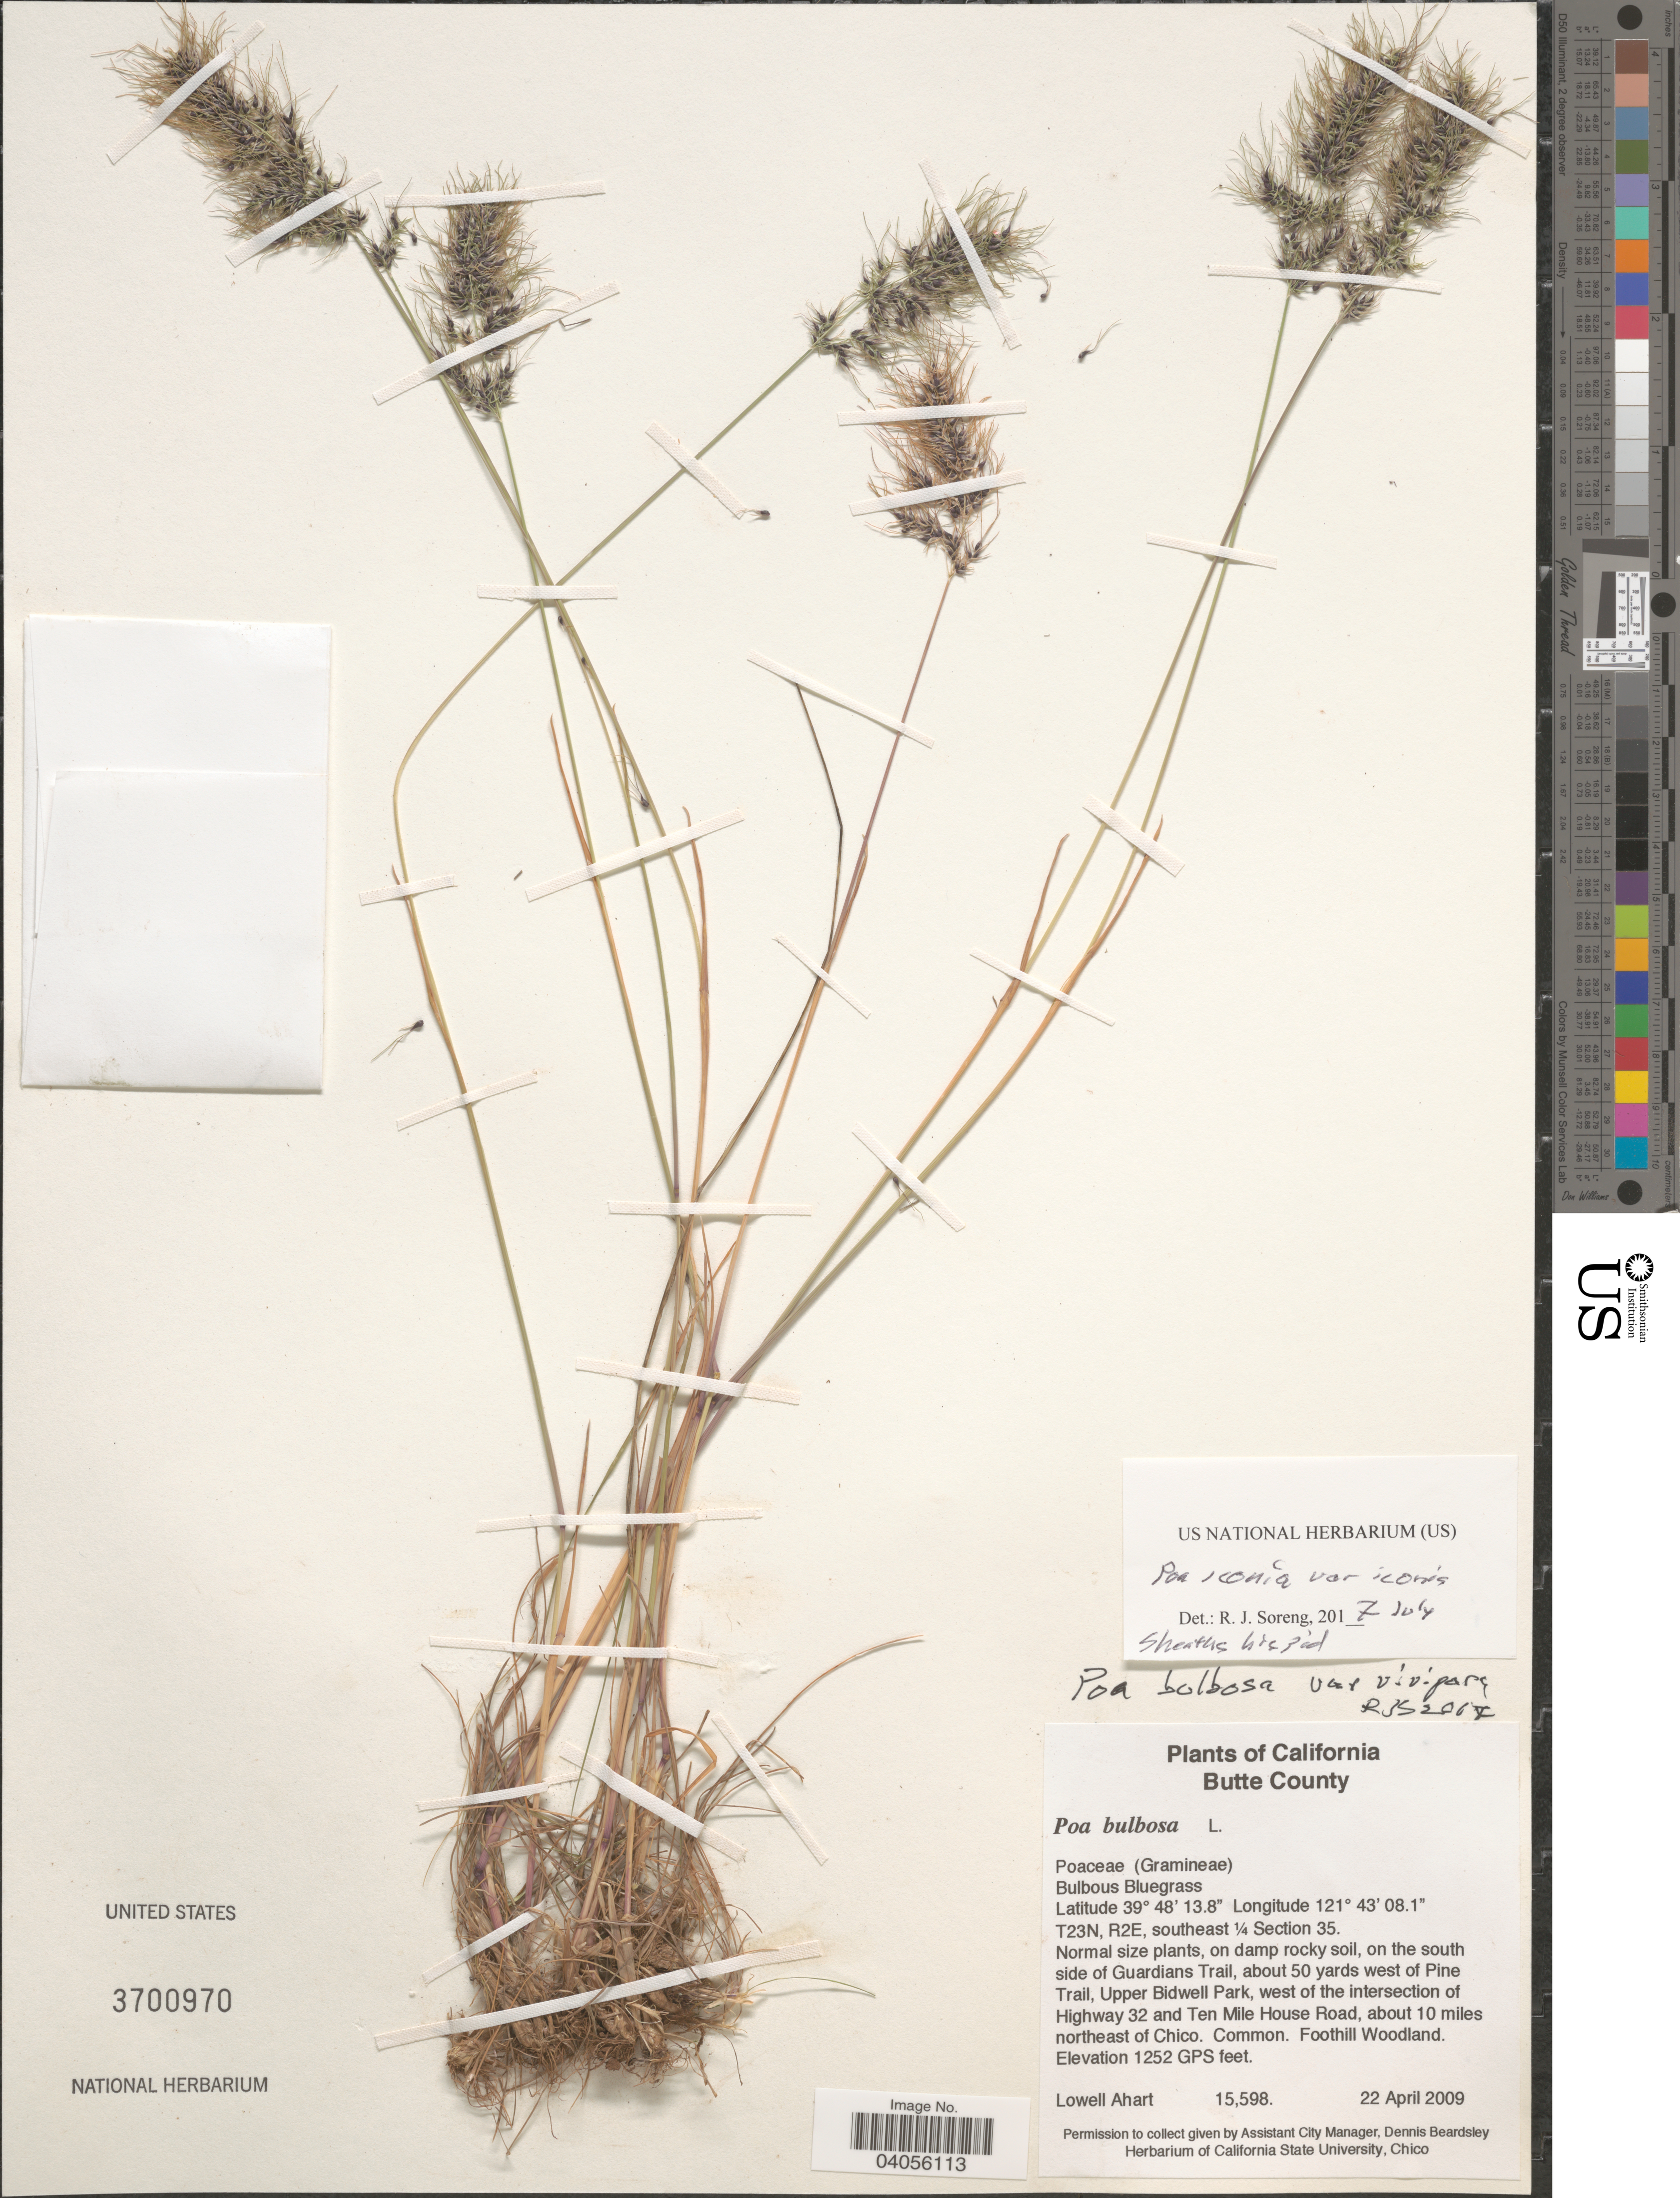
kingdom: Plantae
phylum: Tracheophyta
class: Liliopsida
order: Poales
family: Poaceae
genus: Poa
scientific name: Poa bulbosa subsp. vivipara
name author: (Koeler) Arcang.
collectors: L. Ahart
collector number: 15598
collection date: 2009-04-22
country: United States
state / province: California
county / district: Butte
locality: Butte County. Bulbous Bluegrass. T23N, R2E, southeast ¼ Section 35. Normal size plants, on damp rocky soil, on the south side of Guardians Trail, about 50 yards west of Pine Trail, upper Bidwell Park, west of the intersection of Highway 32 and Ten Mile House Road, about 10 miles northeast of Chico. Common. Foothill Woodland.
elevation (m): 382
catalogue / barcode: US 3700970